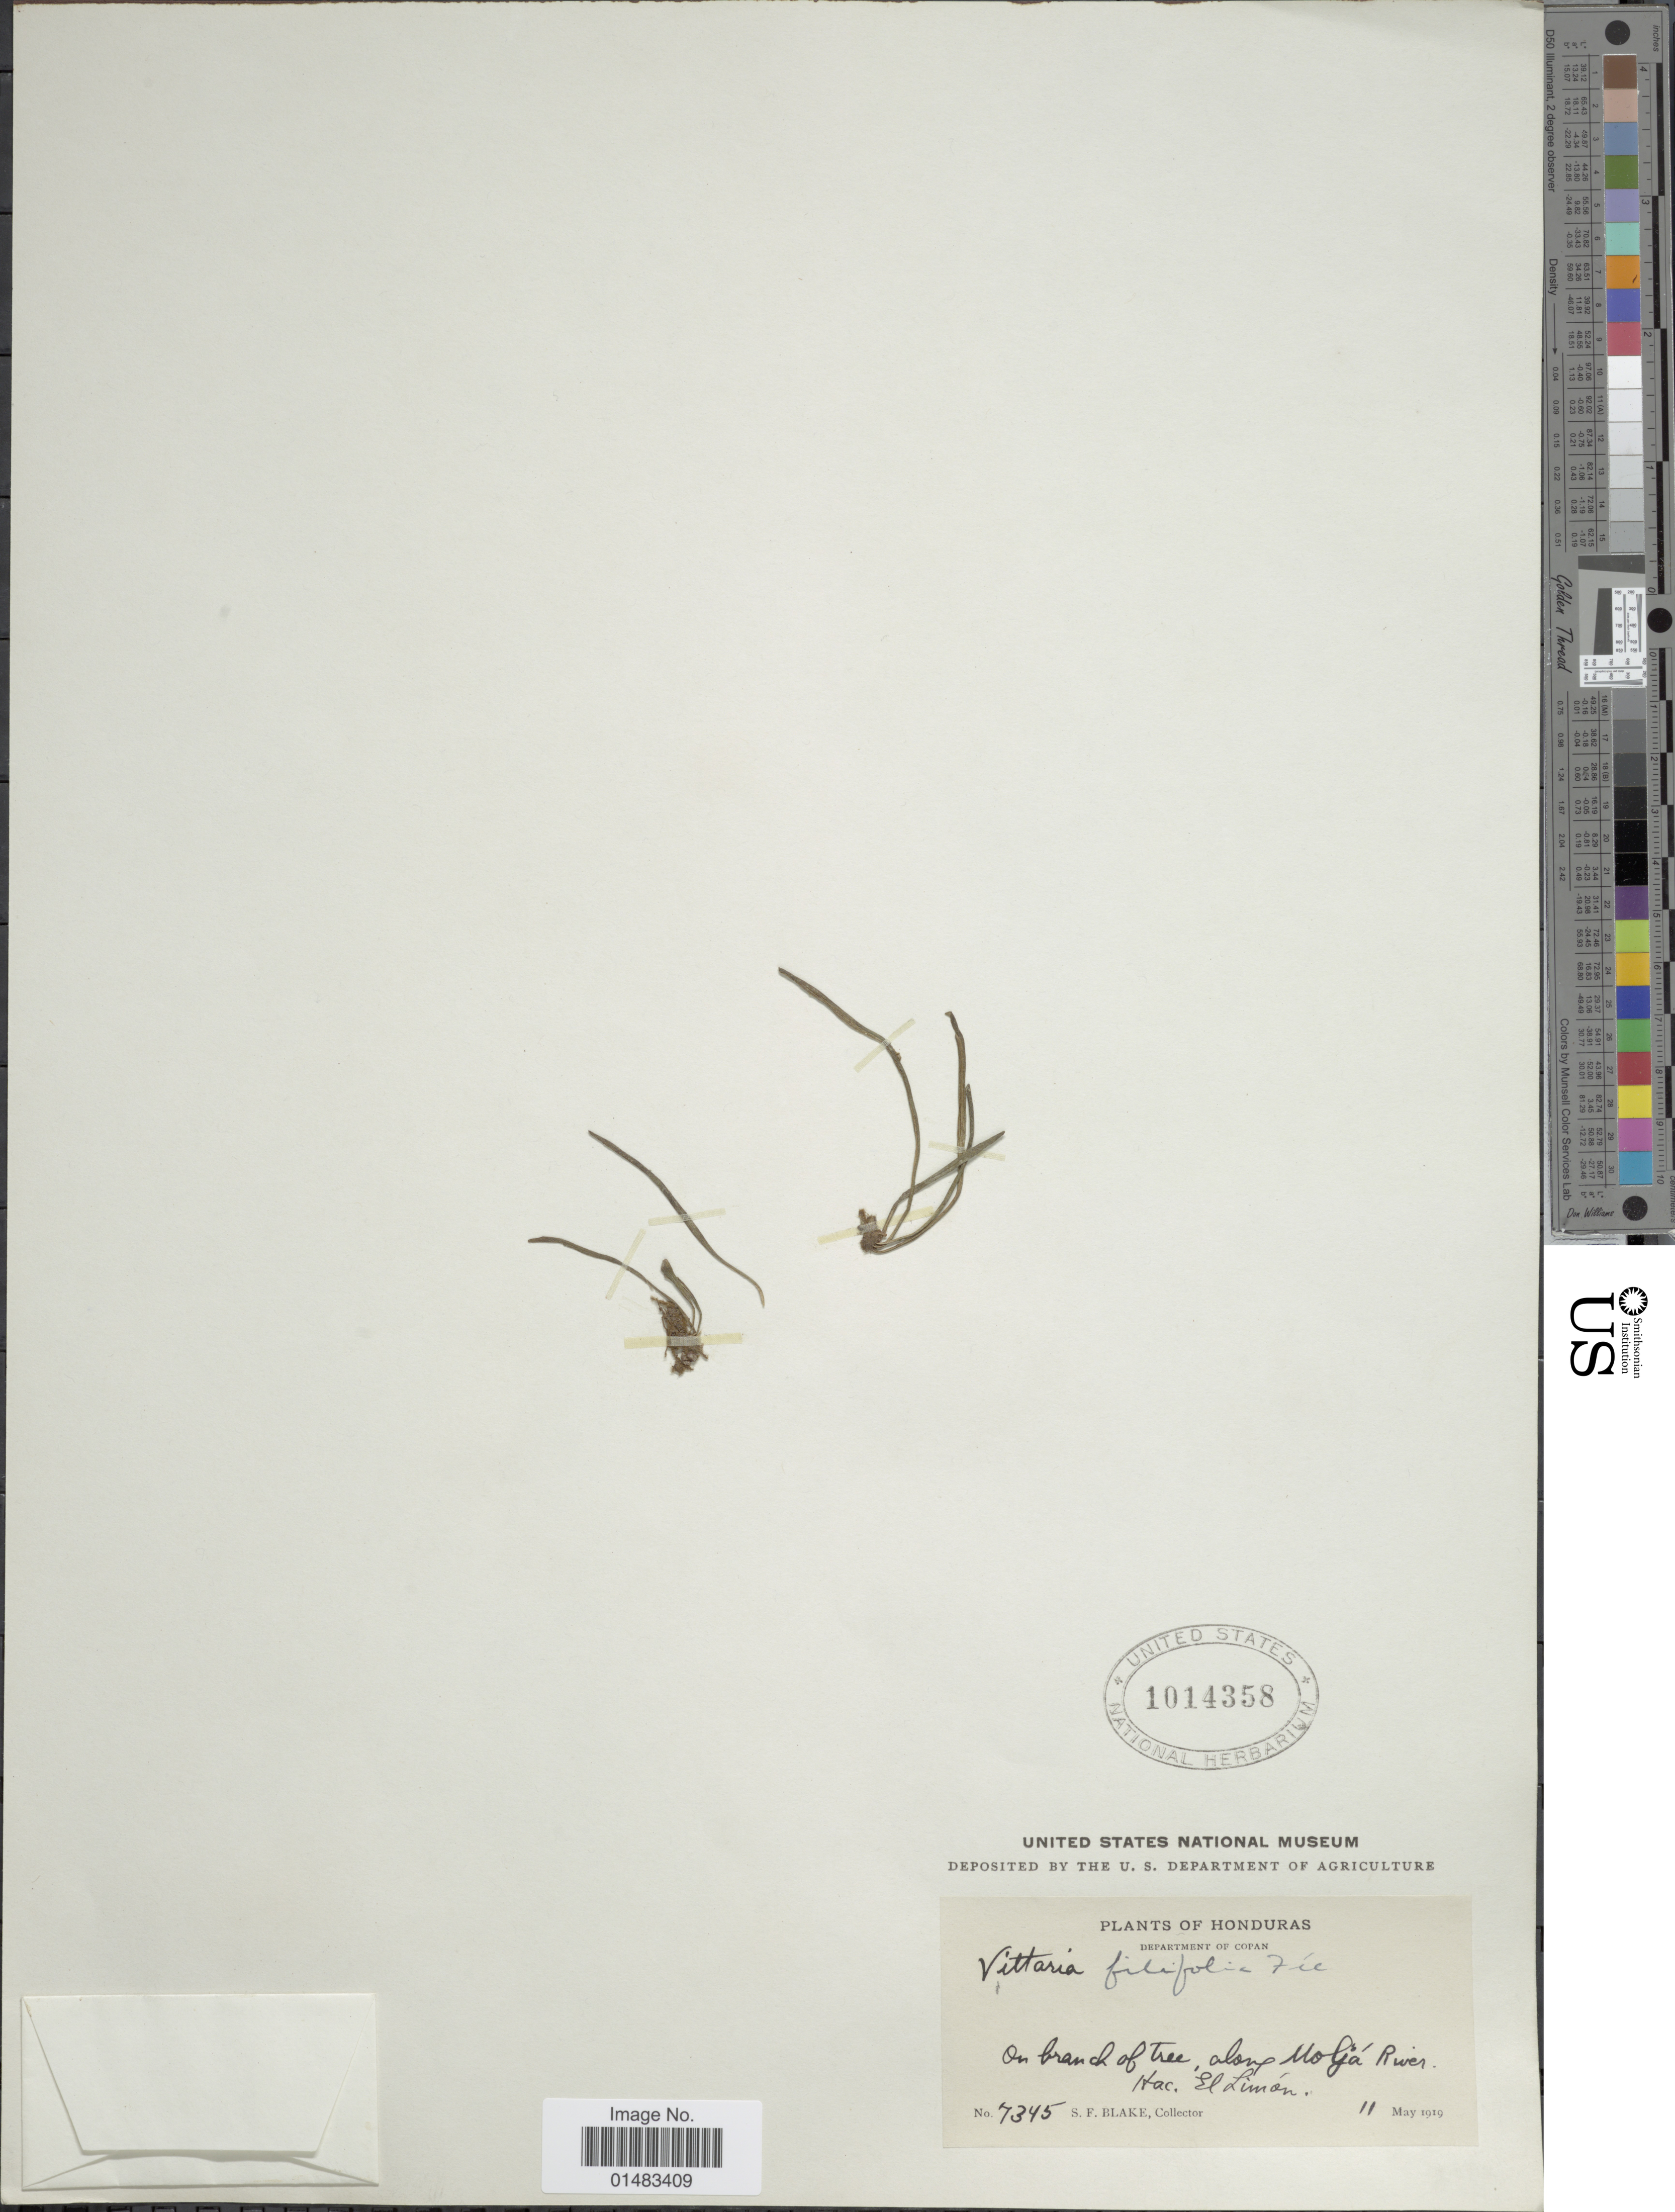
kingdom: Plantae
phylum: Tracheophyta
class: Polypodiopsida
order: Polypodiales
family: Pteridaceae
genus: Vittaria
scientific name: Vittaria filifolia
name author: Fée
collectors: S. Blake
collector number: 4345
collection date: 1919-05-11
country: Honduras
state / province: Copán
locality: Plants of Honduras, along Molja River, Itac. El Limon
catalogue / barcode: US 1014358